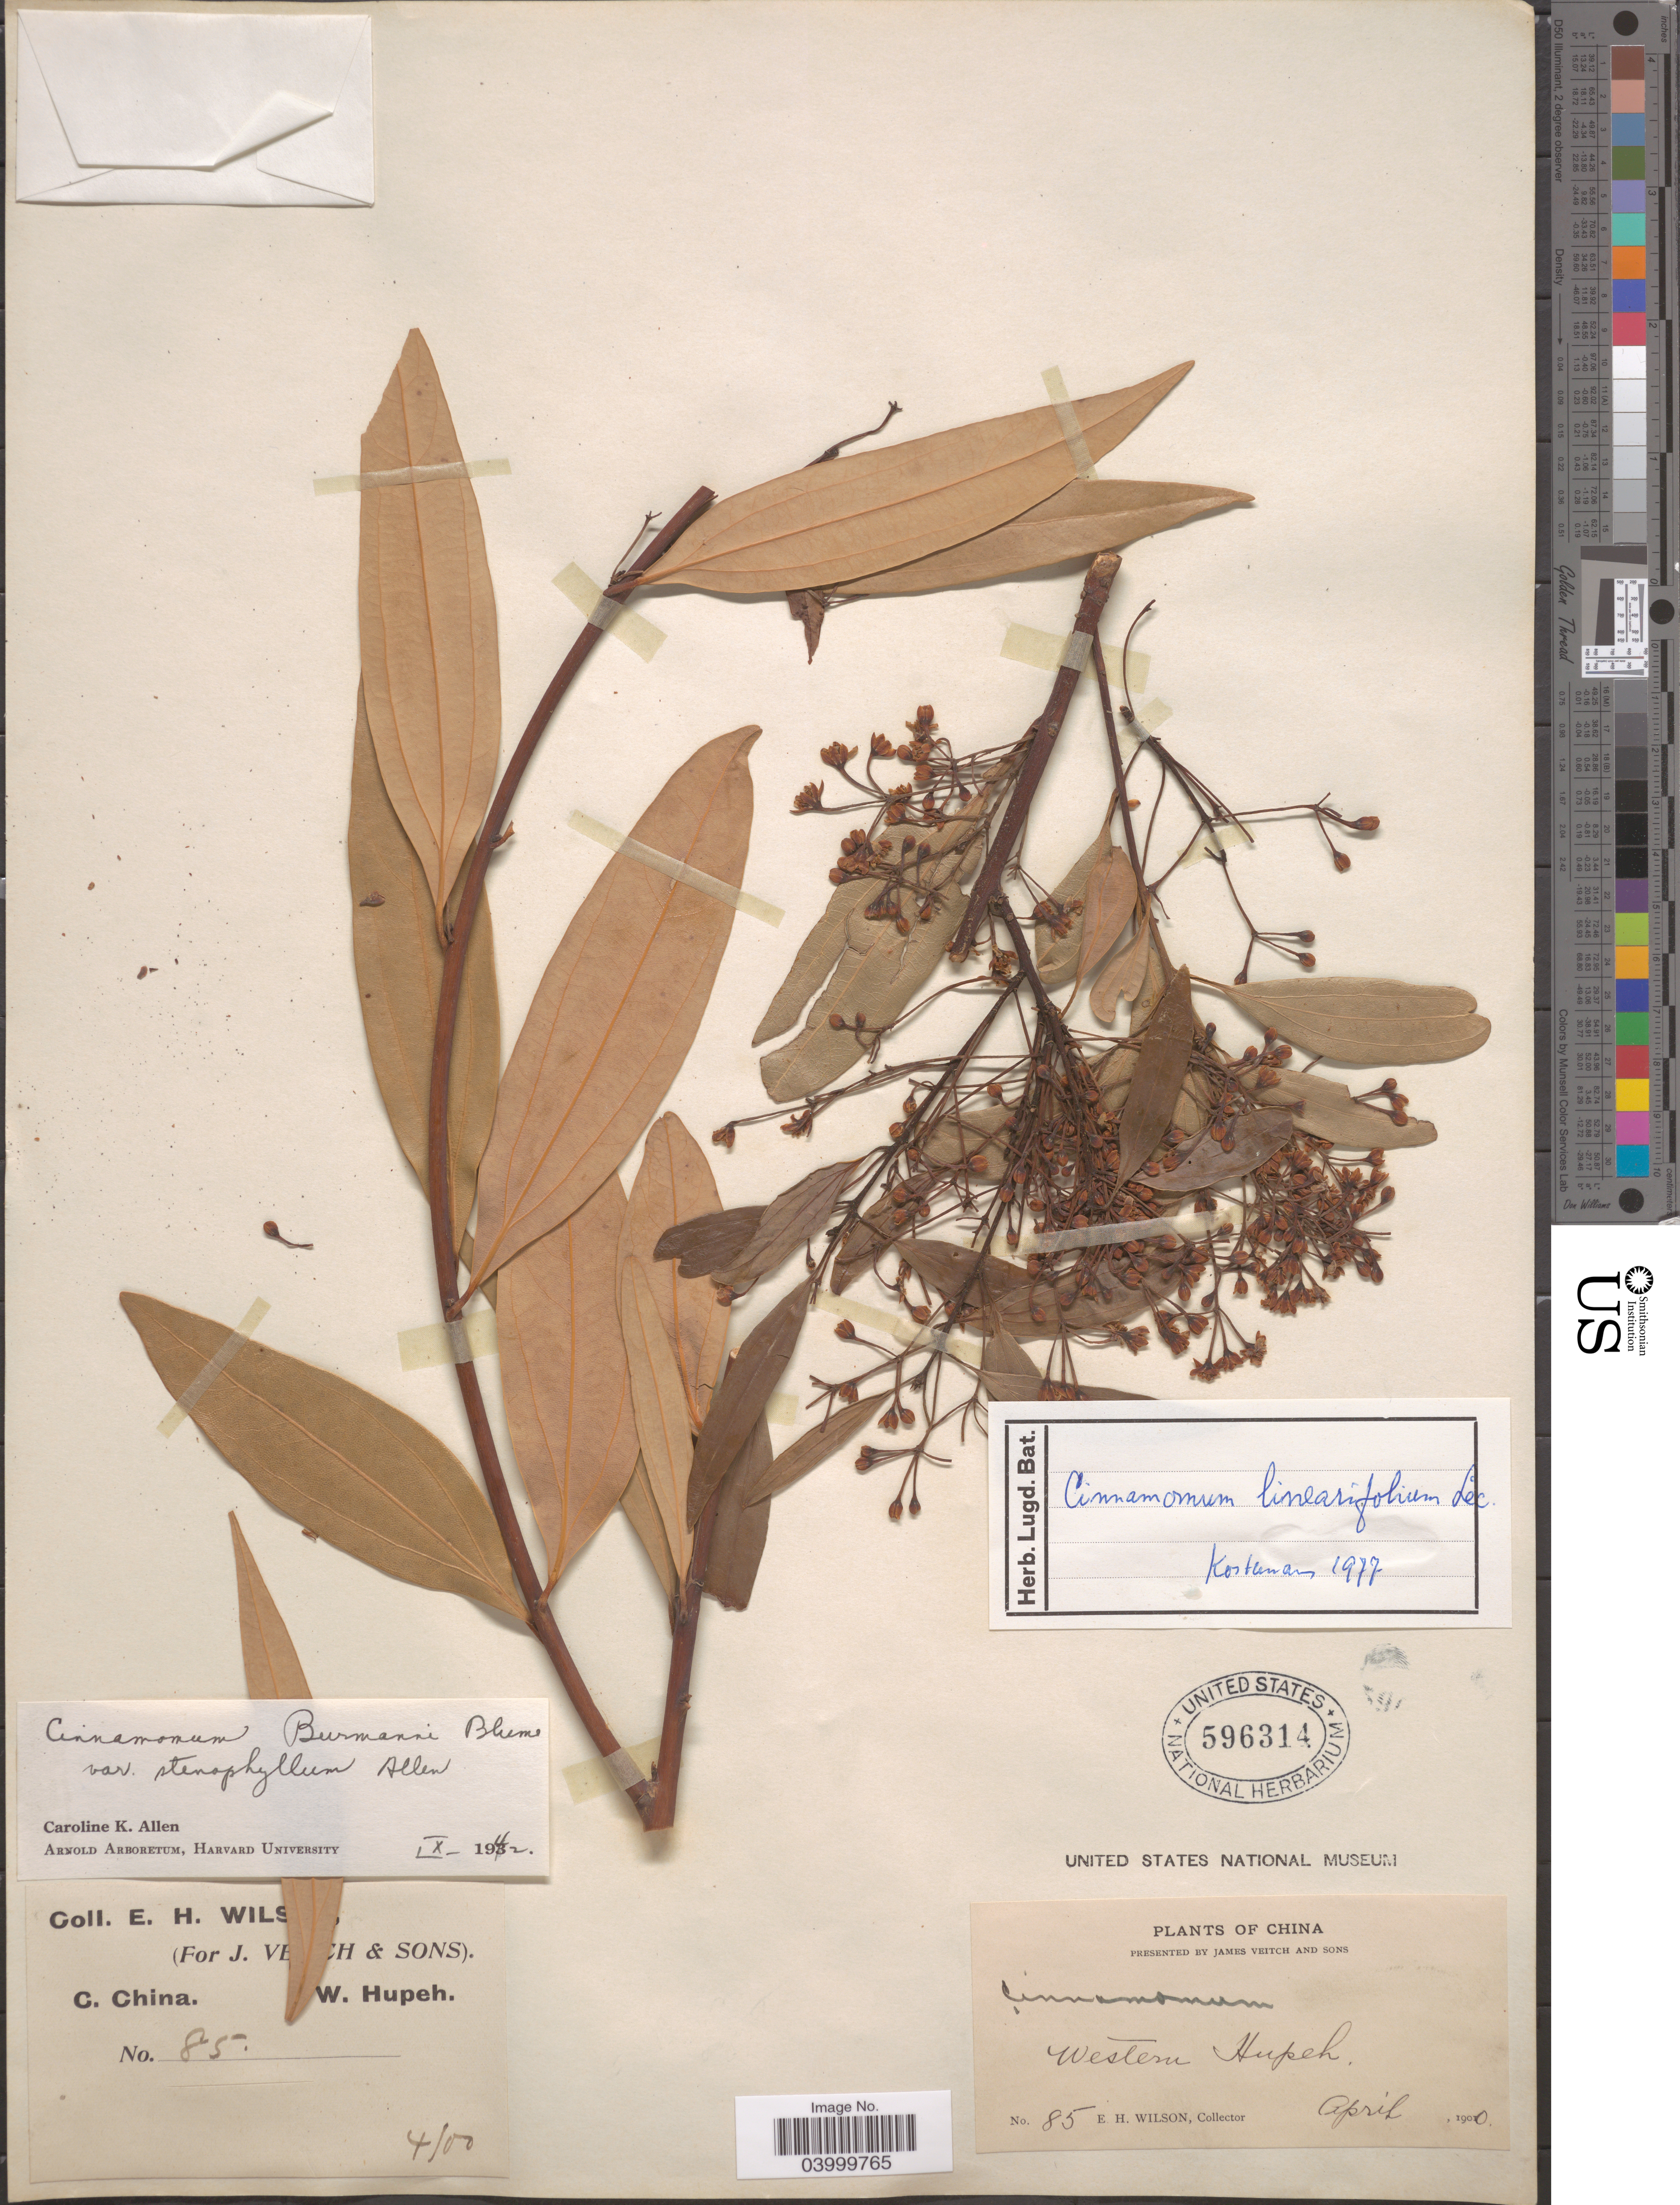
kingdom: Plantae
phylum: Tracheophyta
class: Magnoliopsida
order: Laurales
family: Lauraceae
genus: Cinnamomum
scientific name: Cinnamomum linearifolium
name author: Lecomte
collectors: E. Wilson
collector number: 85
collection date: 1900-04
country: China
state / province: Hubei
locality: C. China. Western Hupeh.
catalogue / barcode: US 596314